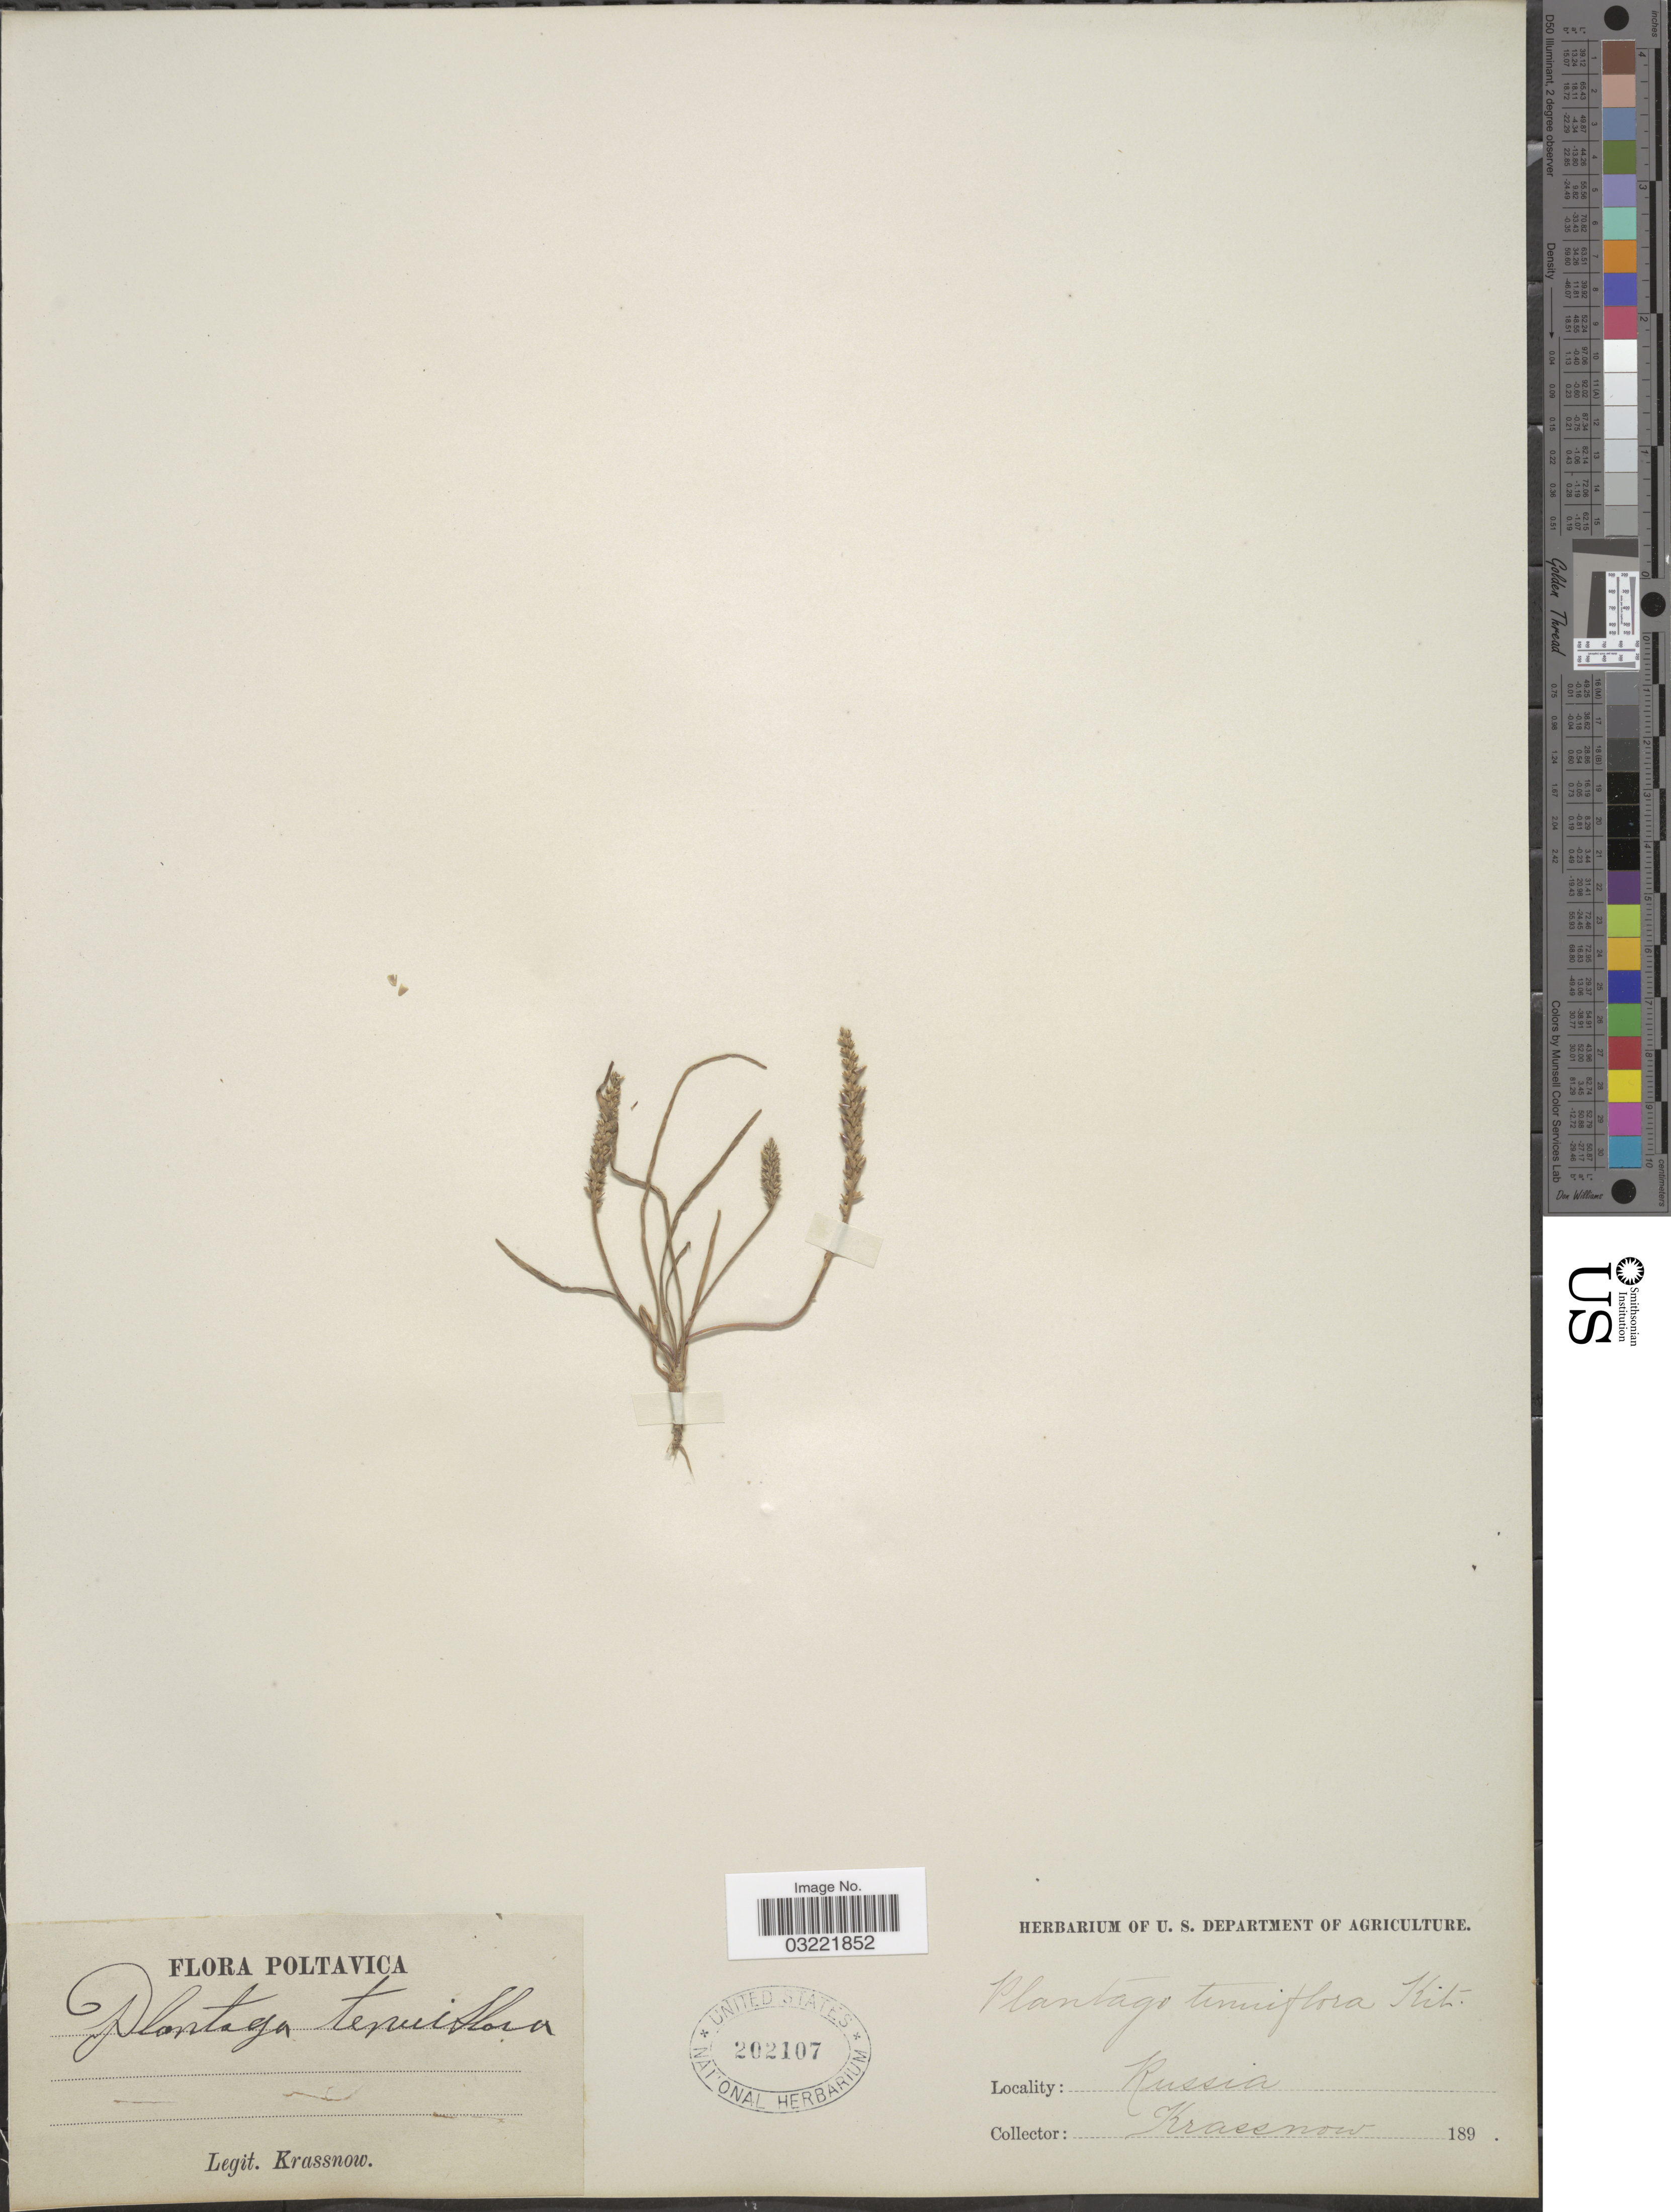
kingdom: Plantae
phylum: Tracheophyta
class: Magnoliopsida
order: Lamiales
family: Plantaginaceae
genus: Plantago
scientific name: Plantago tenuiflora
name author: Waldst. & Kit.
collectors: -. Krassnow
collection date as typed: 189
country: Ukraine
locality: Poltavica. Russia.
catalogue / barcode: US 202107